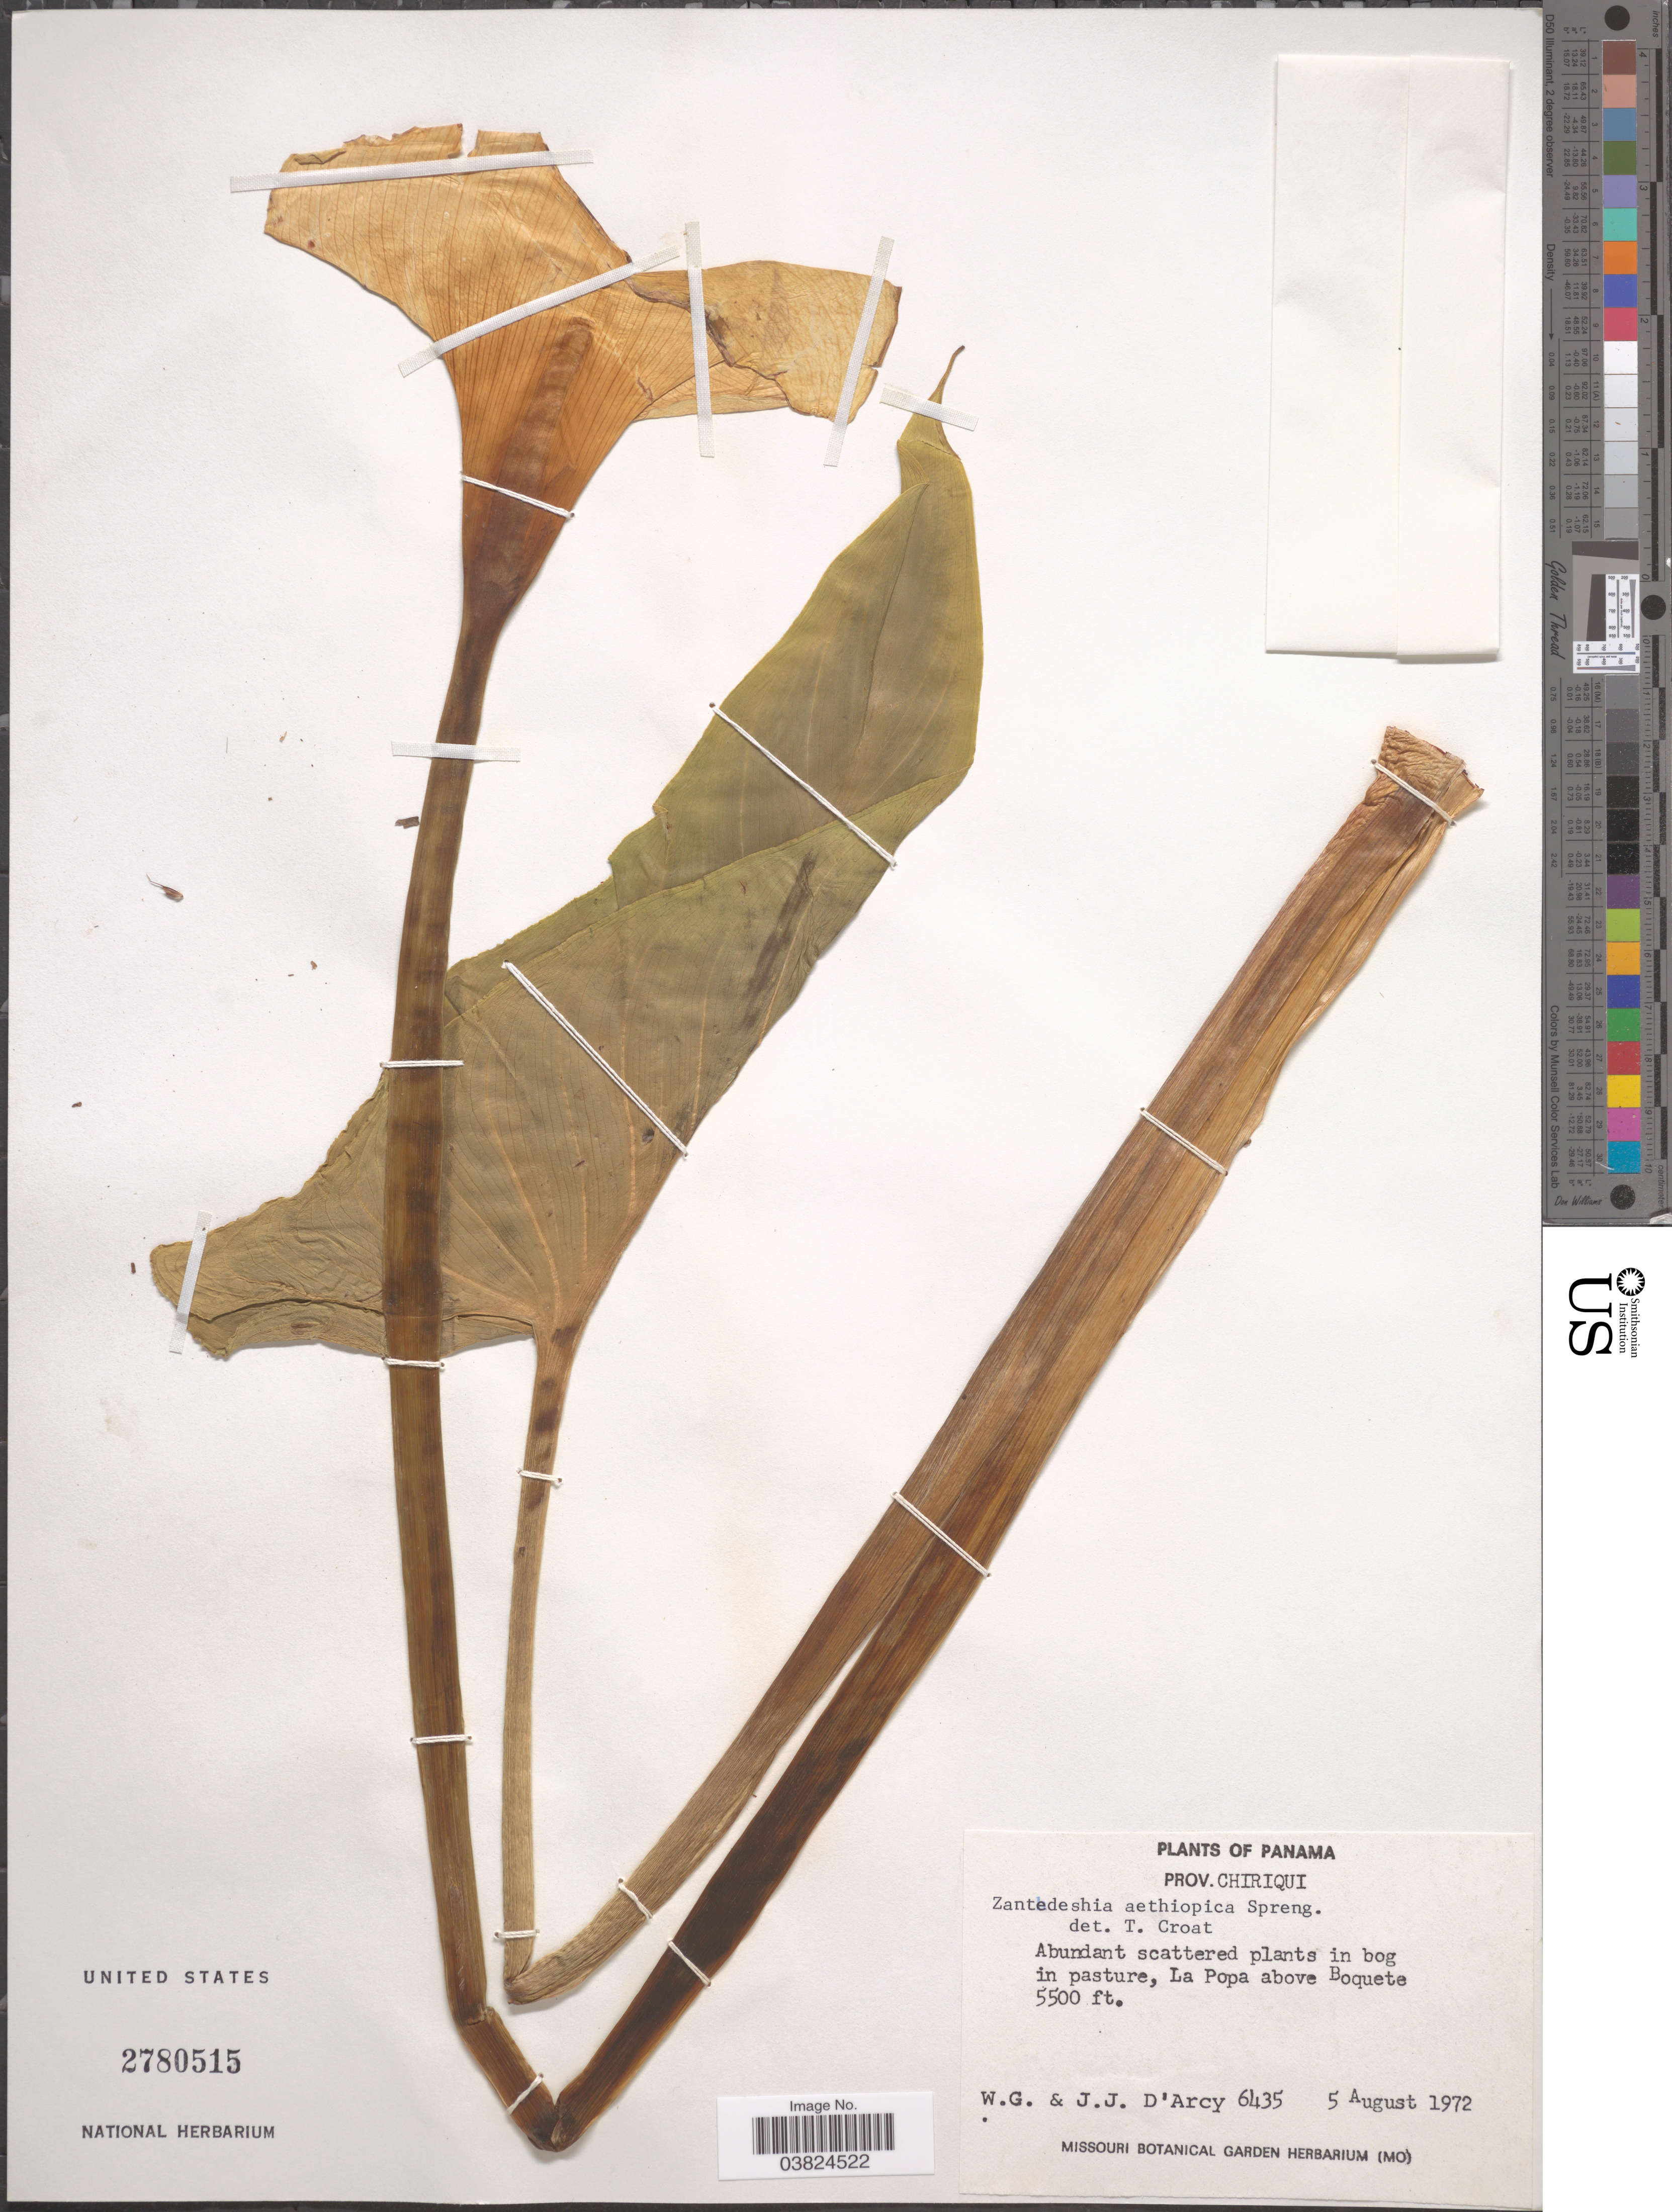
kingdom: Plantae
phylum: Tracheophyta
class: Liliopsida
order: Alismatales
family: Araceae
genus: Zantedeschia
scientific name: Zantedeschia aethiopica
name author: (L.) Spreng.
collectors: W. G. D'Arcy & J. J. D'Arcy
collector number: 6435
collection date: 1972-08-05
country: Panama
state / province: Chiriqui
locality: La Popa above Boquete.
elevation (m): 1676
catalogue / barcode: US 2780515